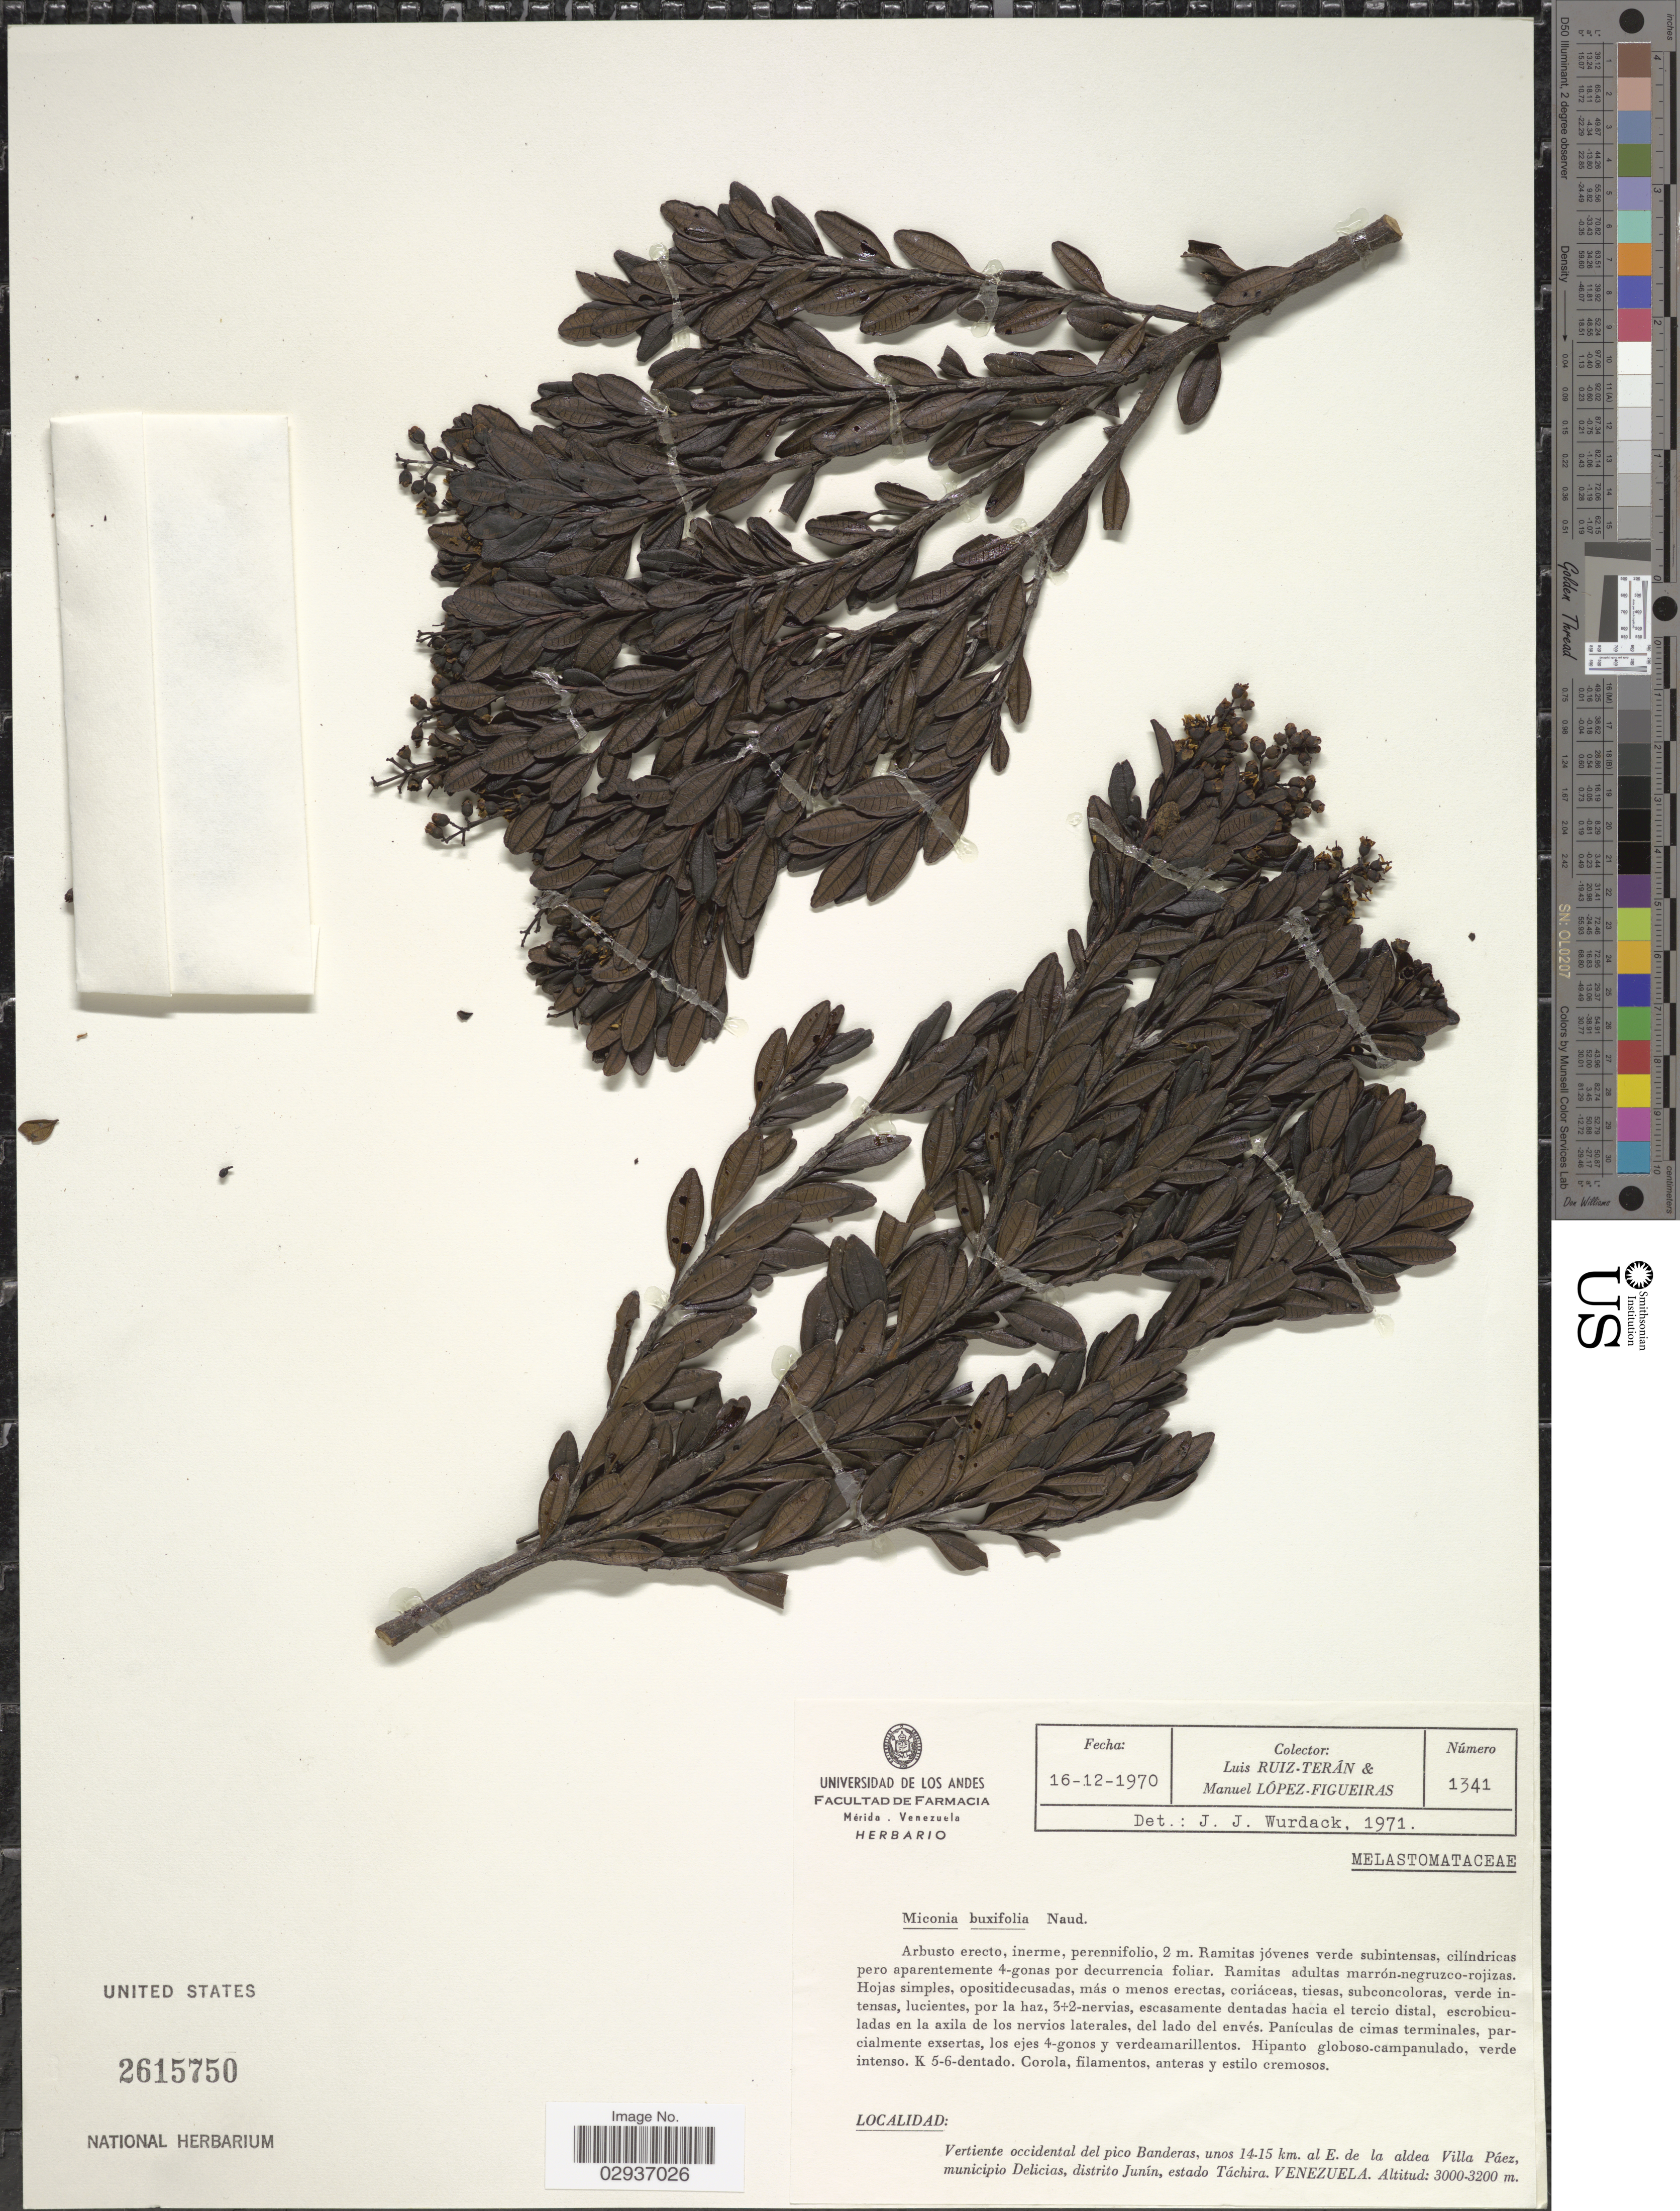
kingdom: Plantae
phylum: Tracheophyta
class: Magnoliopsida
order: Myrtales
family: Melastomataceae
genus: Miconia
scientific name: Miconia buxifolia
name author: Naudin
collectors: L. Teran & M. López Figueiras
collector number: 1341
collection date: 1970-12-16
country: Venezuela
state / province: Tachira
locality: Vertiente occidental del pico Banderas, unos 14-15 km. al E. de la aldea Villa Páez, municipio Delicias, distrito Junín, estado Táchira.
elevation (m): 3000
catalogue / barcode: US 2615750